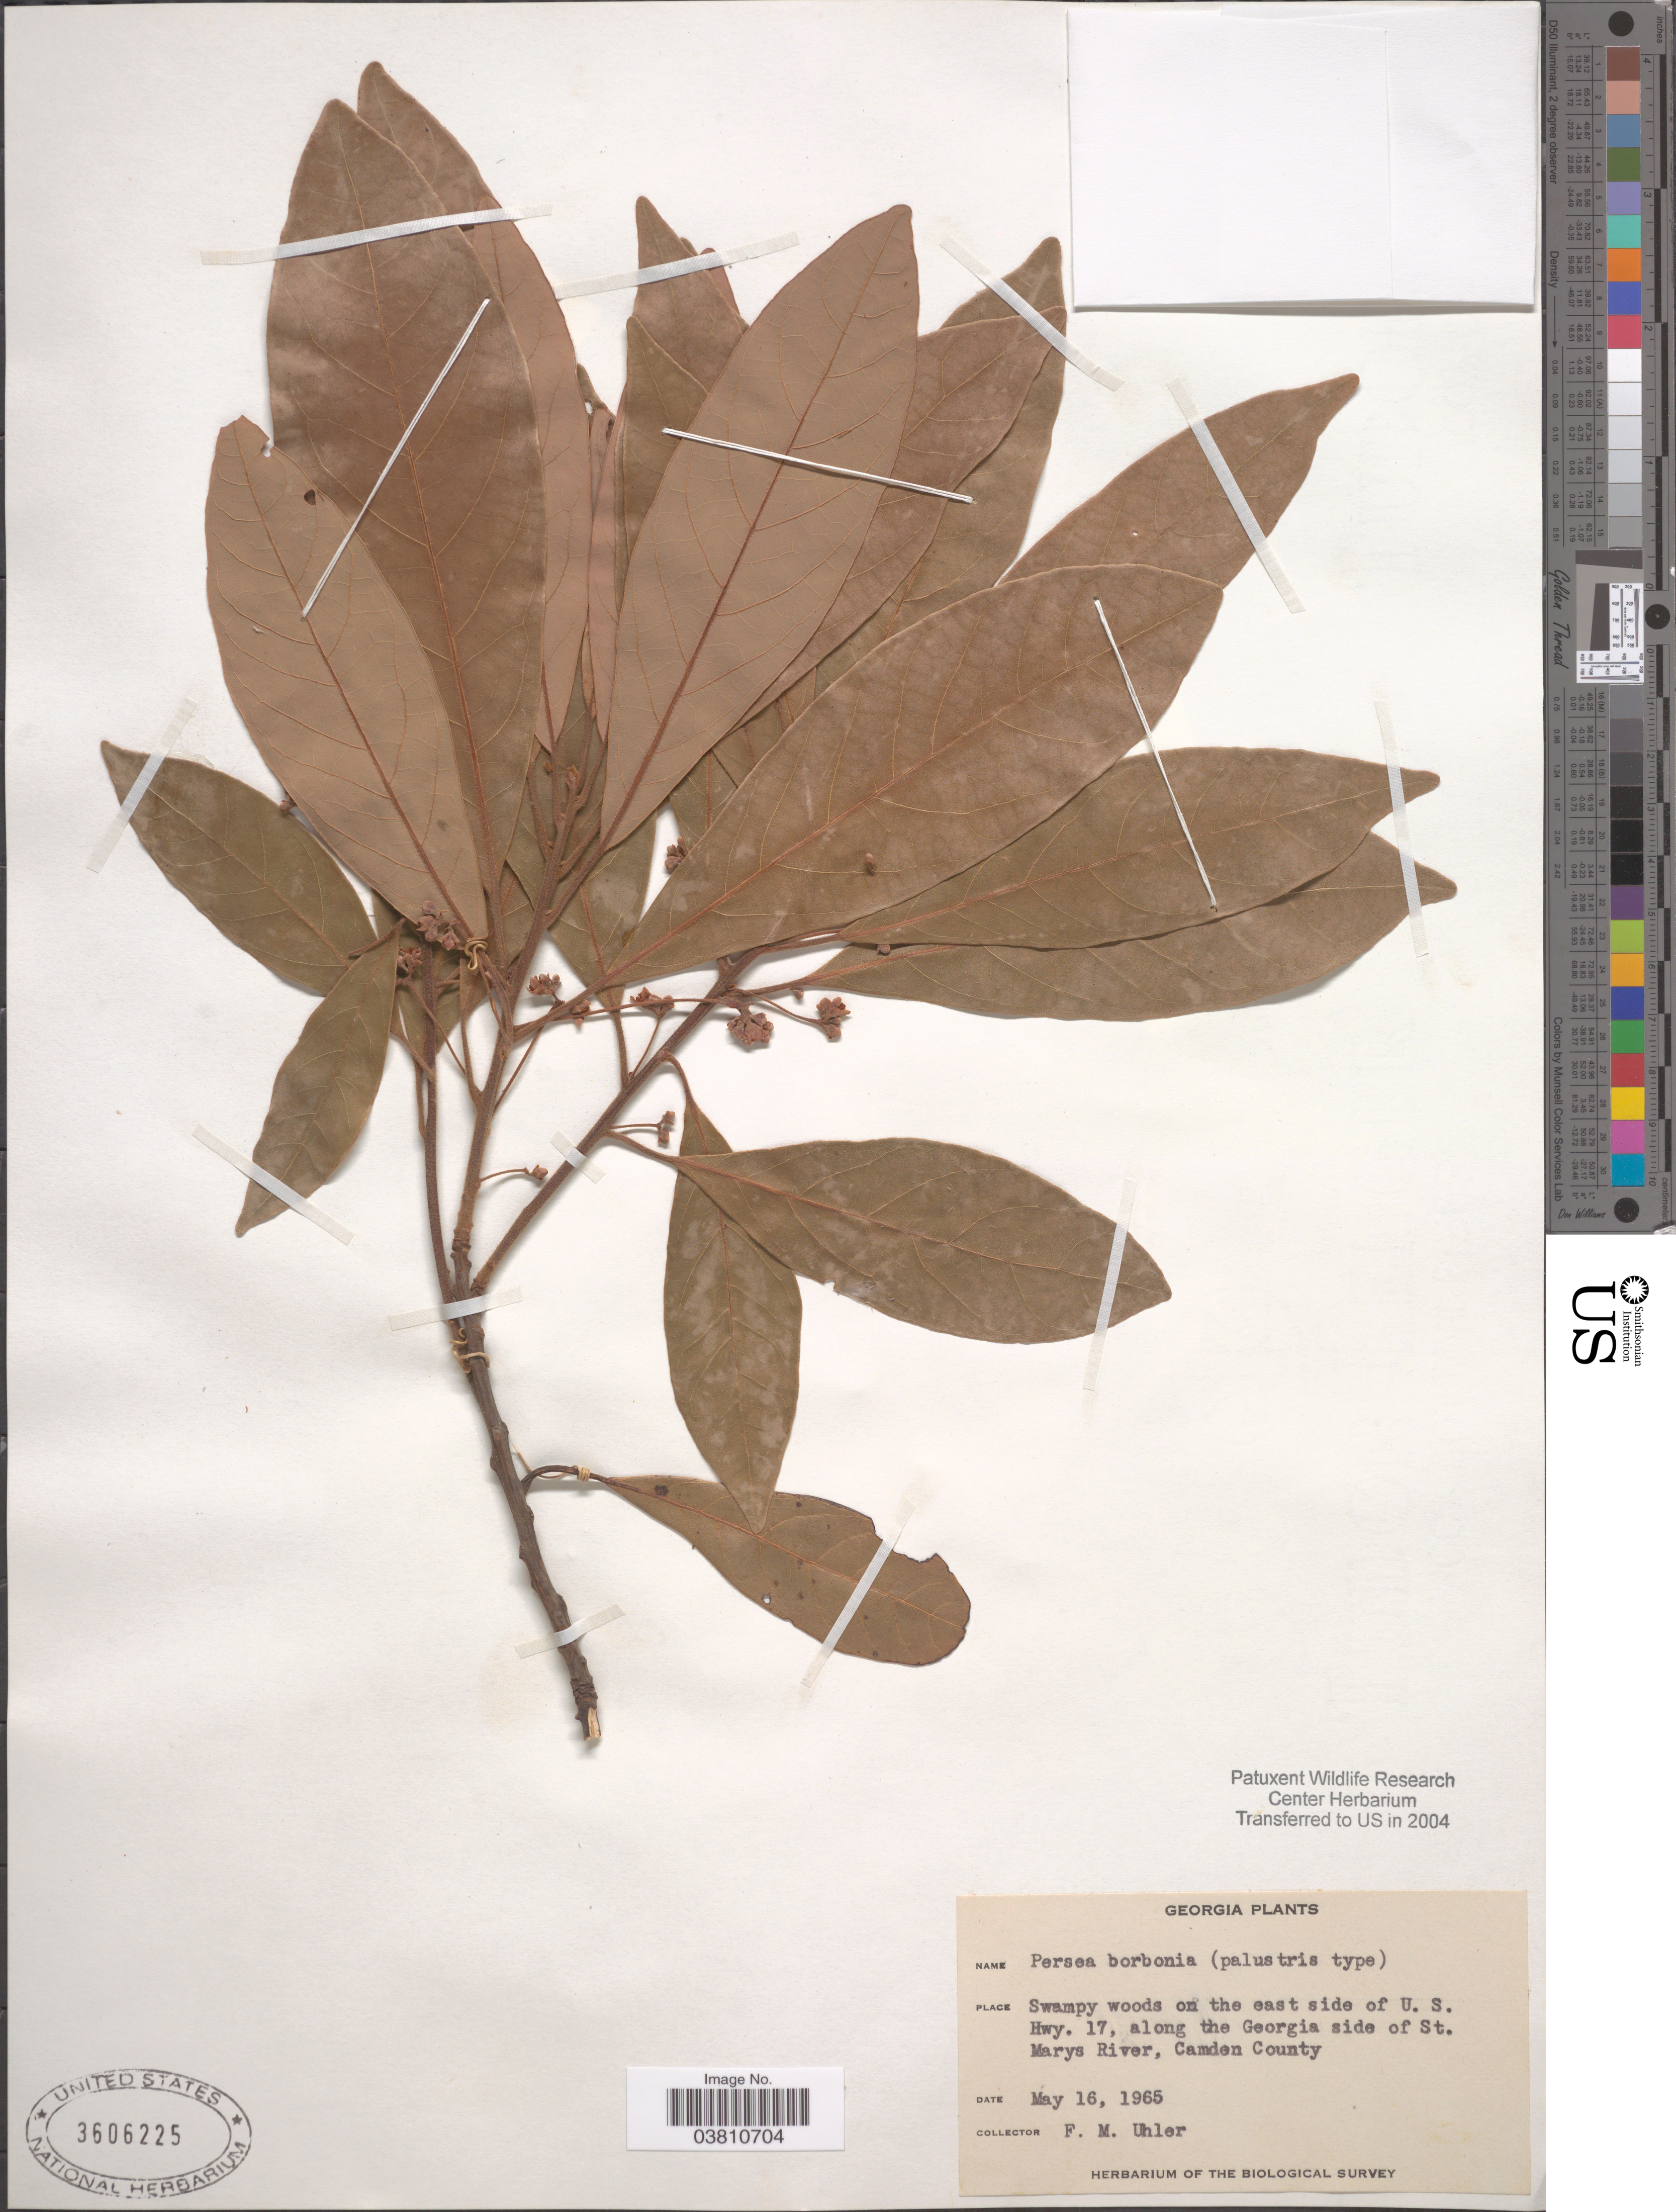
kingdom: Plantae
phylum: Tracheophyta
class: Magnoliopsida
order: Laurales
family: Lauraceae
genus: Persea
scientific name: Persea borbonia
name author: (L.) Spreng.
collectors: F. M. Uhler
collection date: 1965-05-16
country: United States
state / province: Georgia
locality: On the east side of U.S. Hwy. 17, along the Georgia side of St. Marys River, Camden County.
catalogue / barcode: US 3606225